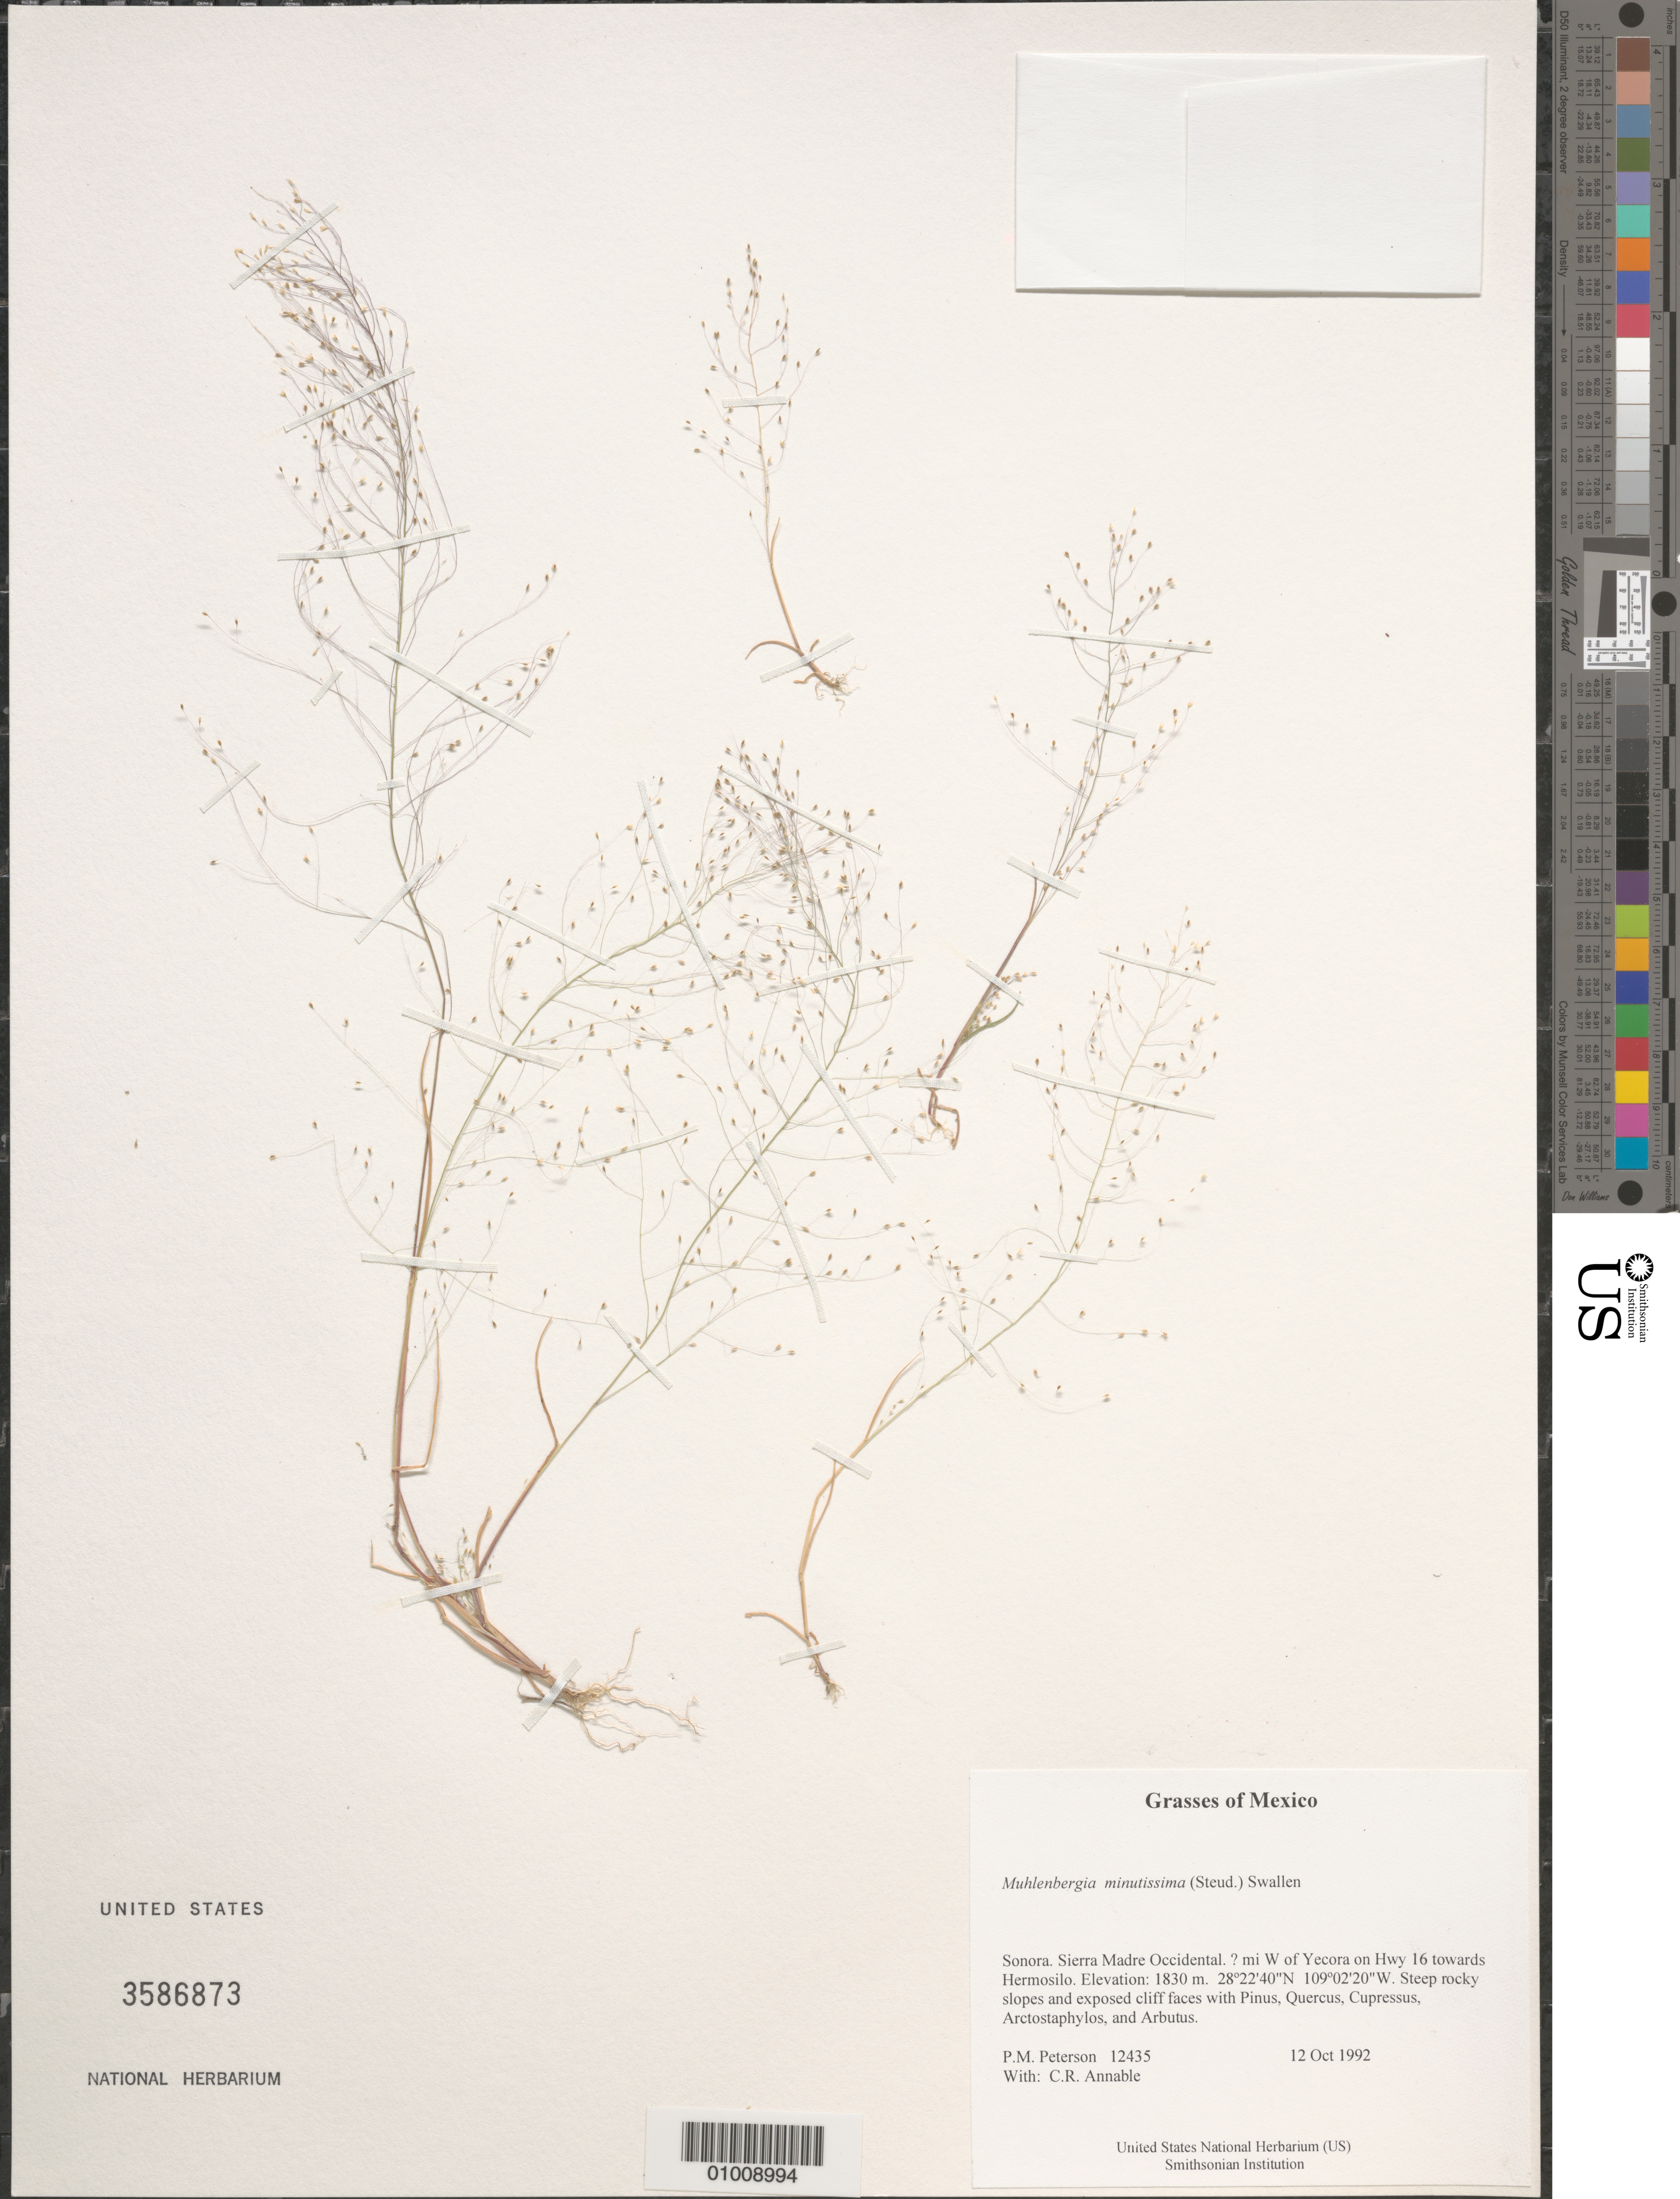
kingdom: Plantae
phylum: Tracheophyta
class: Liliopsida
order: Poales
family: Poaceae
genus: Muhlenbergia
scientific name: Muhlenbergia minutissima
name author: (Steud.) Swallen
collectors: P. M. Peterson & C. R. Annable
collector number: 12435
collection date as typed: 12 Oct 1992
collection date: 1992-10-12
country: Mexico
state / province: Sonora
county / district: Sierra Madre Occidental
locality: ? mi W of Yecora on Hwy 16 towards Hermosilo.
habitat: Steep rocky slopes and exposed cliff faces with Pinus, Quercus, Cupressus, Arctostaphylos, and Arbutus.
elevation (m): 1830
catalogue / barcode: US 3586873